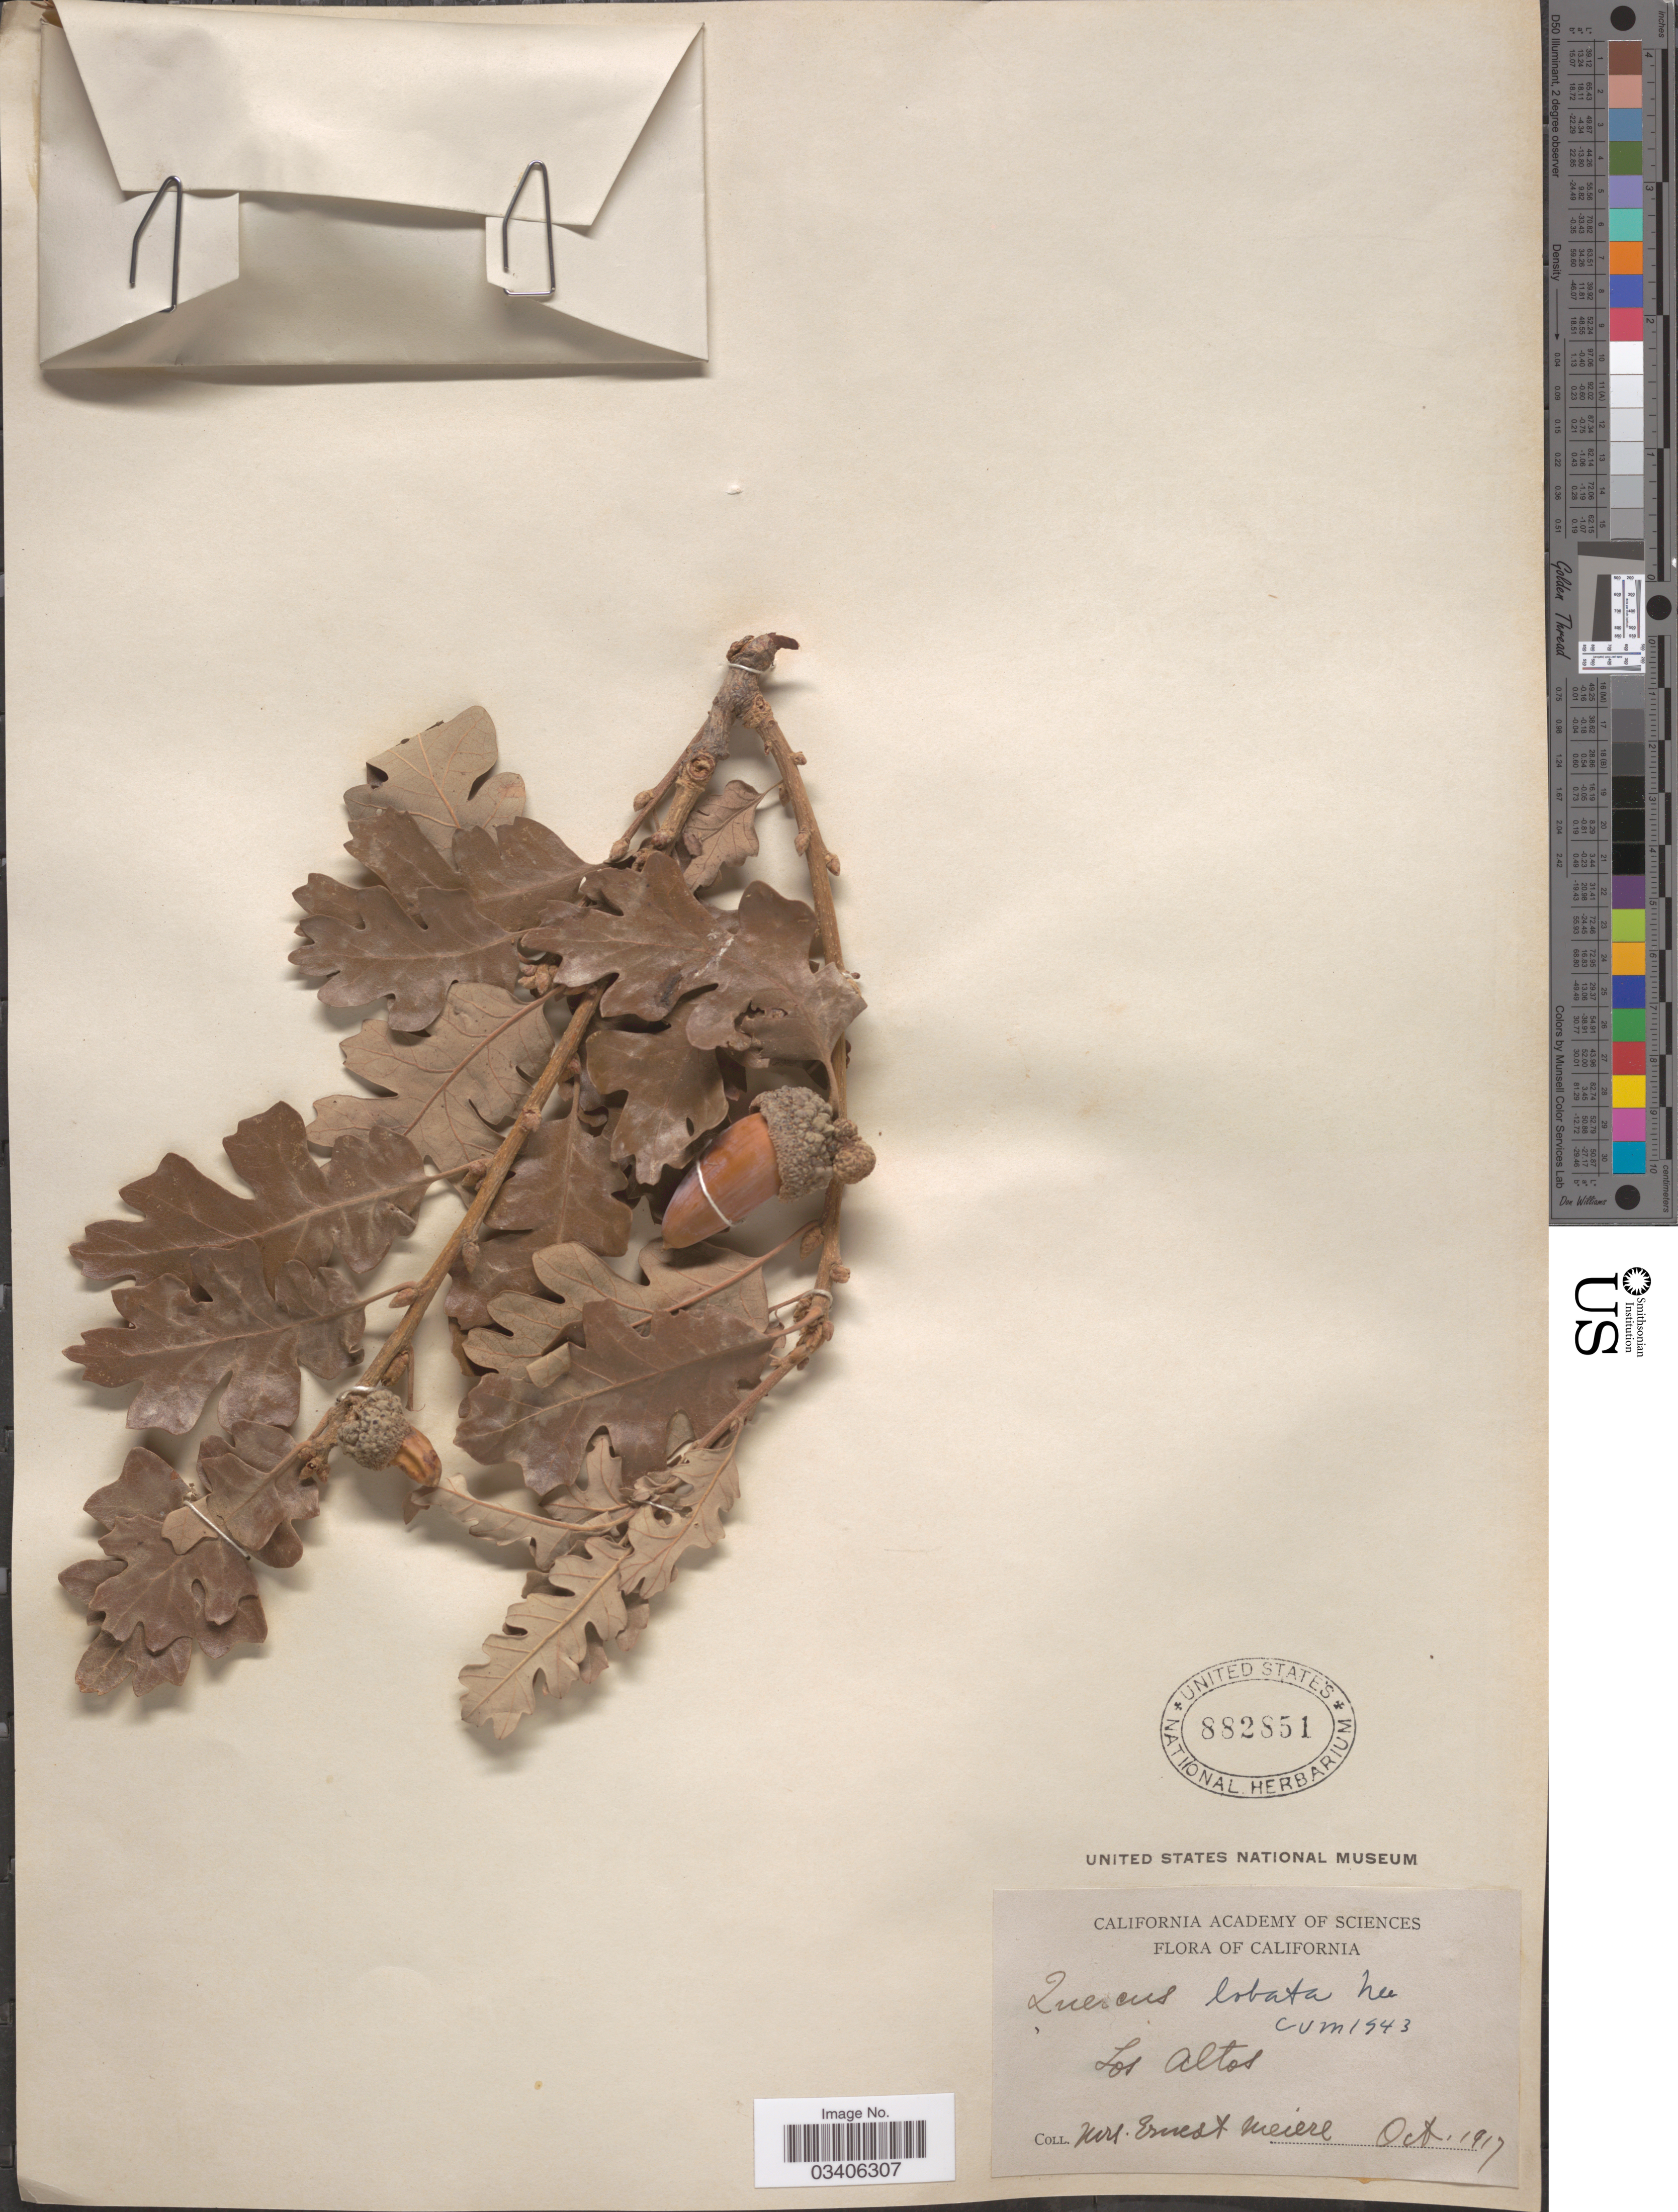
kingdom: Plantae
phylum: Tracheophyta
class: Magnoliopsida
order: Fagales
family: Fagaceae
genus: Quercus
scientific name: Quercus lobata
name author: Née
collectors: E. Meiere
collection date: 1917-10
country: United States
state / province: California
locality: Los Altos.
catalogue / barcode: US 882851